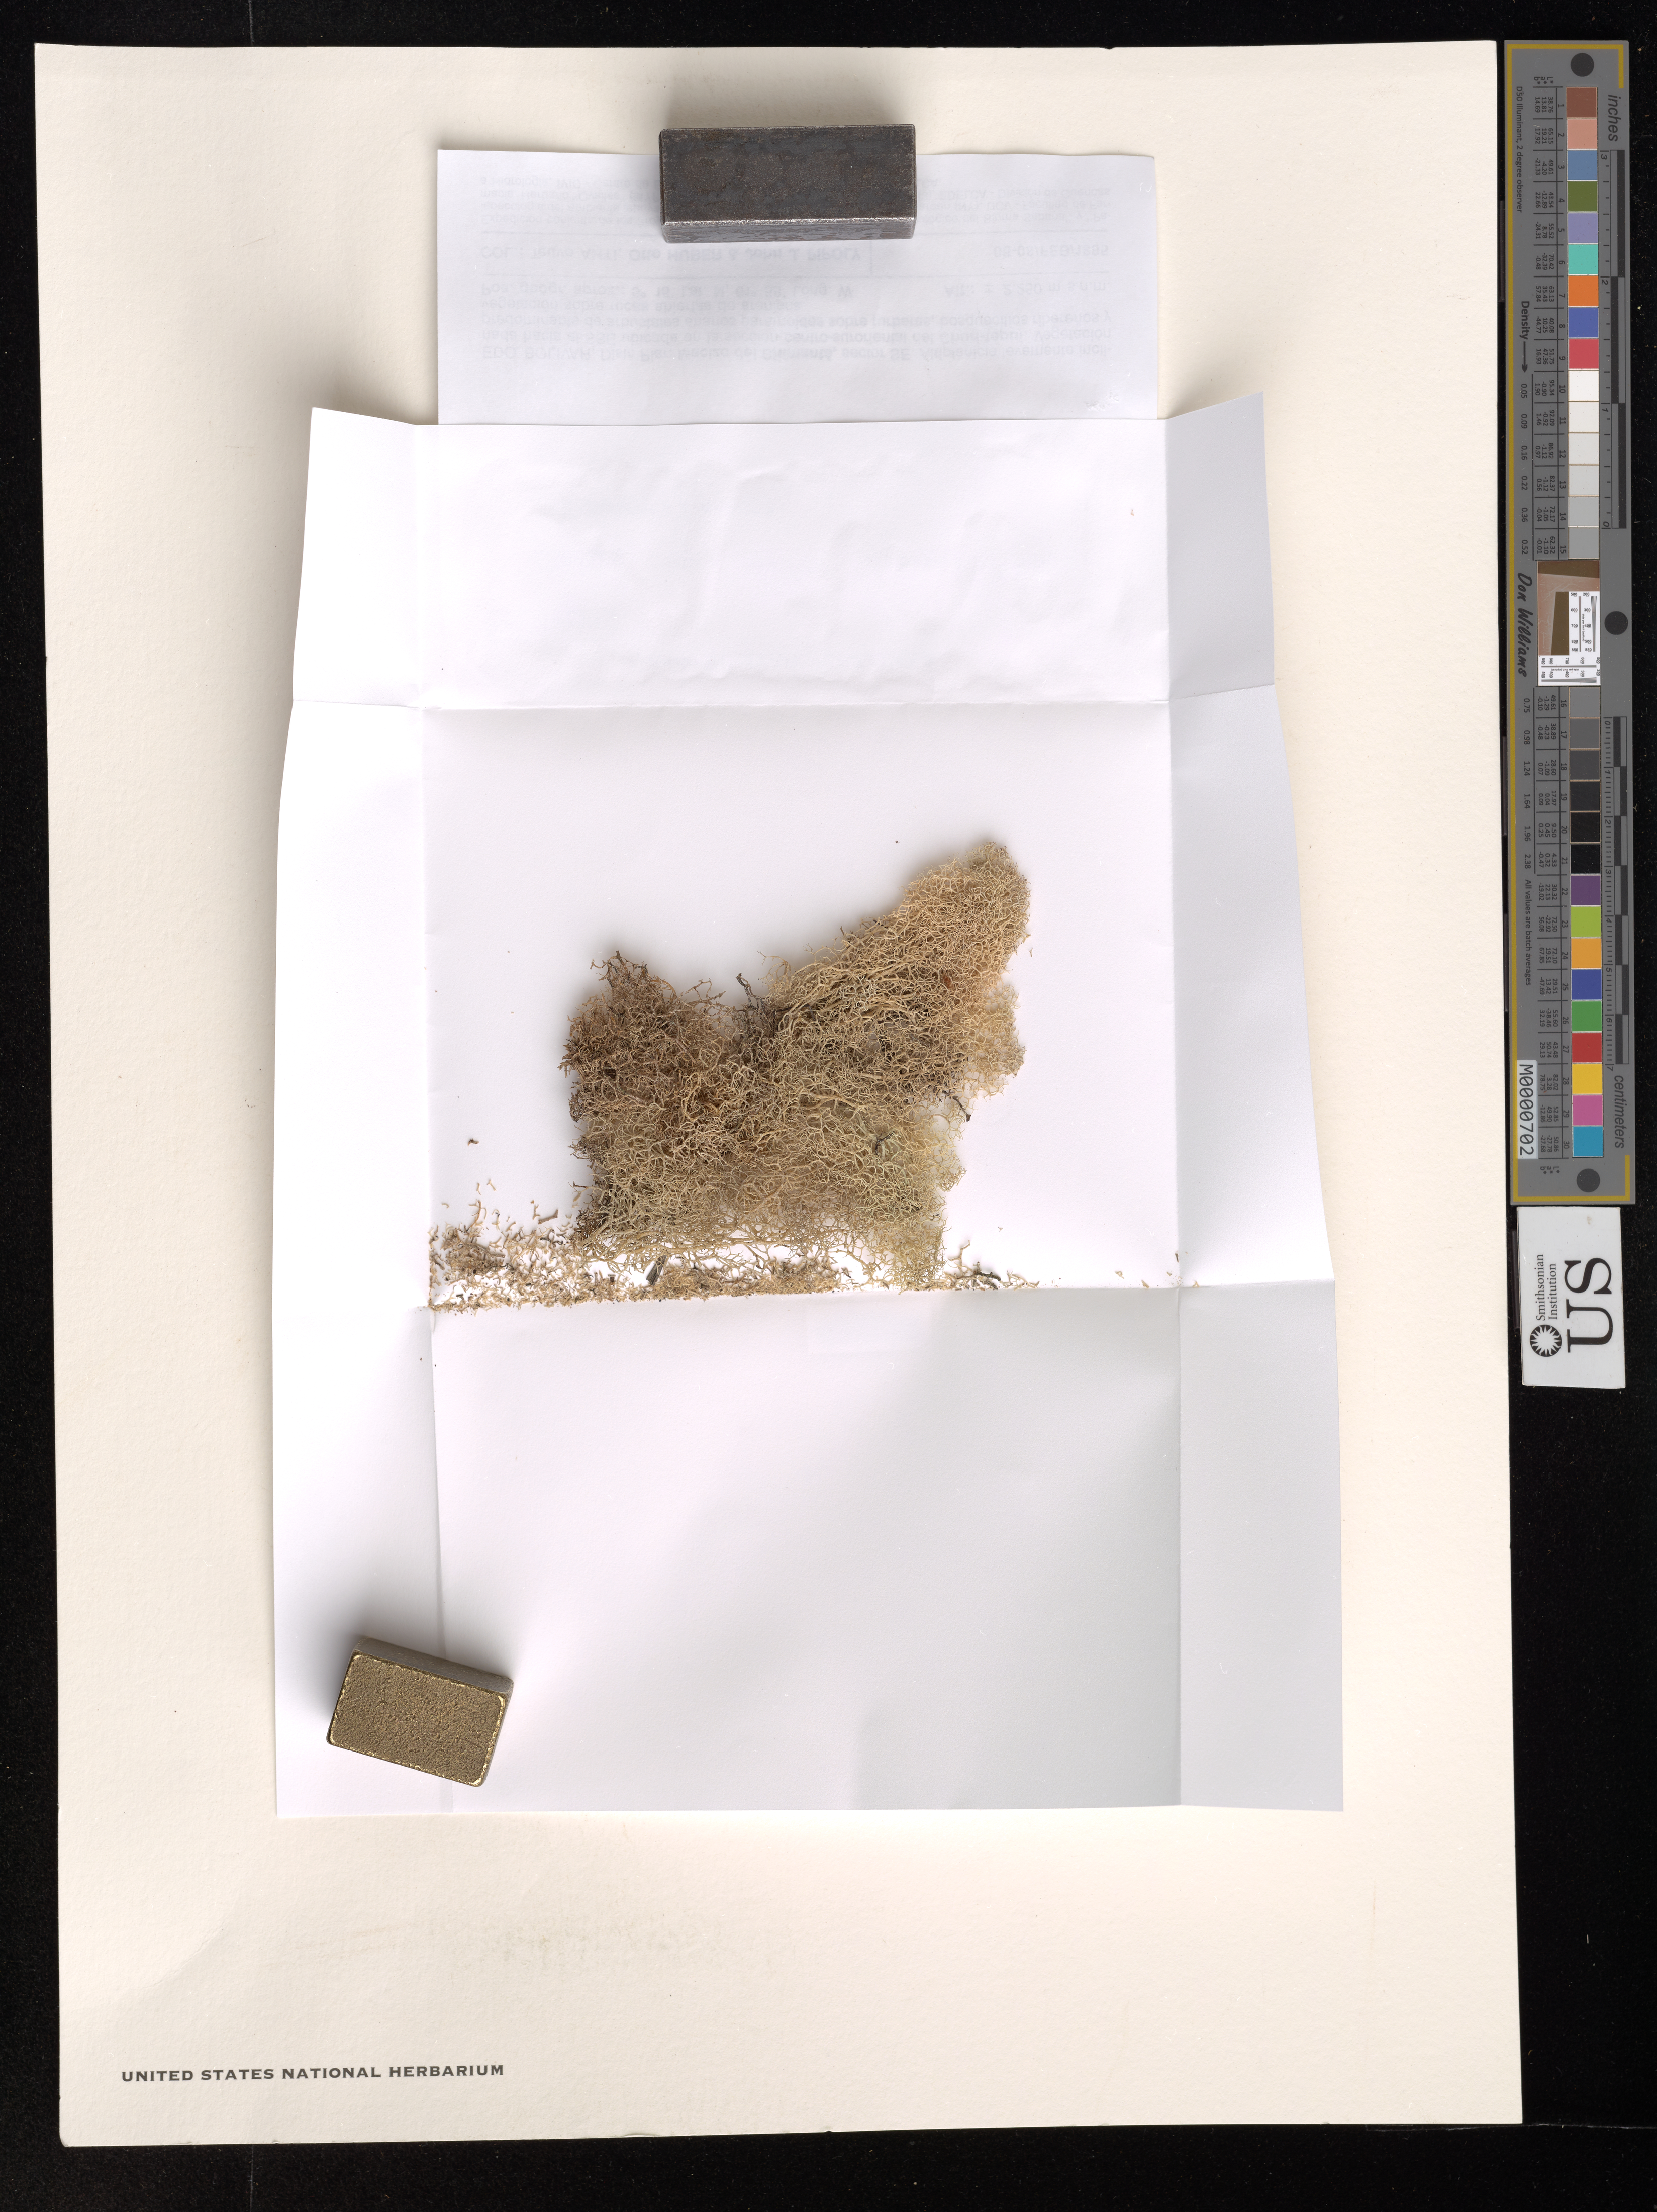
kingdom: Fungi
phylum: Ascomycota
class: Lecanoromycetes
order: Lecanorales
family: Cladoniaceae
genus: Cladina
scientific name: Cladina dendroides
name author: (Abbayes) Ahti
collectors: T. T. Ahti, O. Huber & J. J. Pipoly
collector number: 44938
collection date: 1985-02-06/1985-02-08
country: Venezuela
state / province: Bolivar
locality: Distr. Piar: Macizo del Chimantá, sector SE. Altiplanicie levemente inclinada hacia el SSE ubicada en la sección centro-suroriental del Churí-tepui.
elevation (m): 2.25